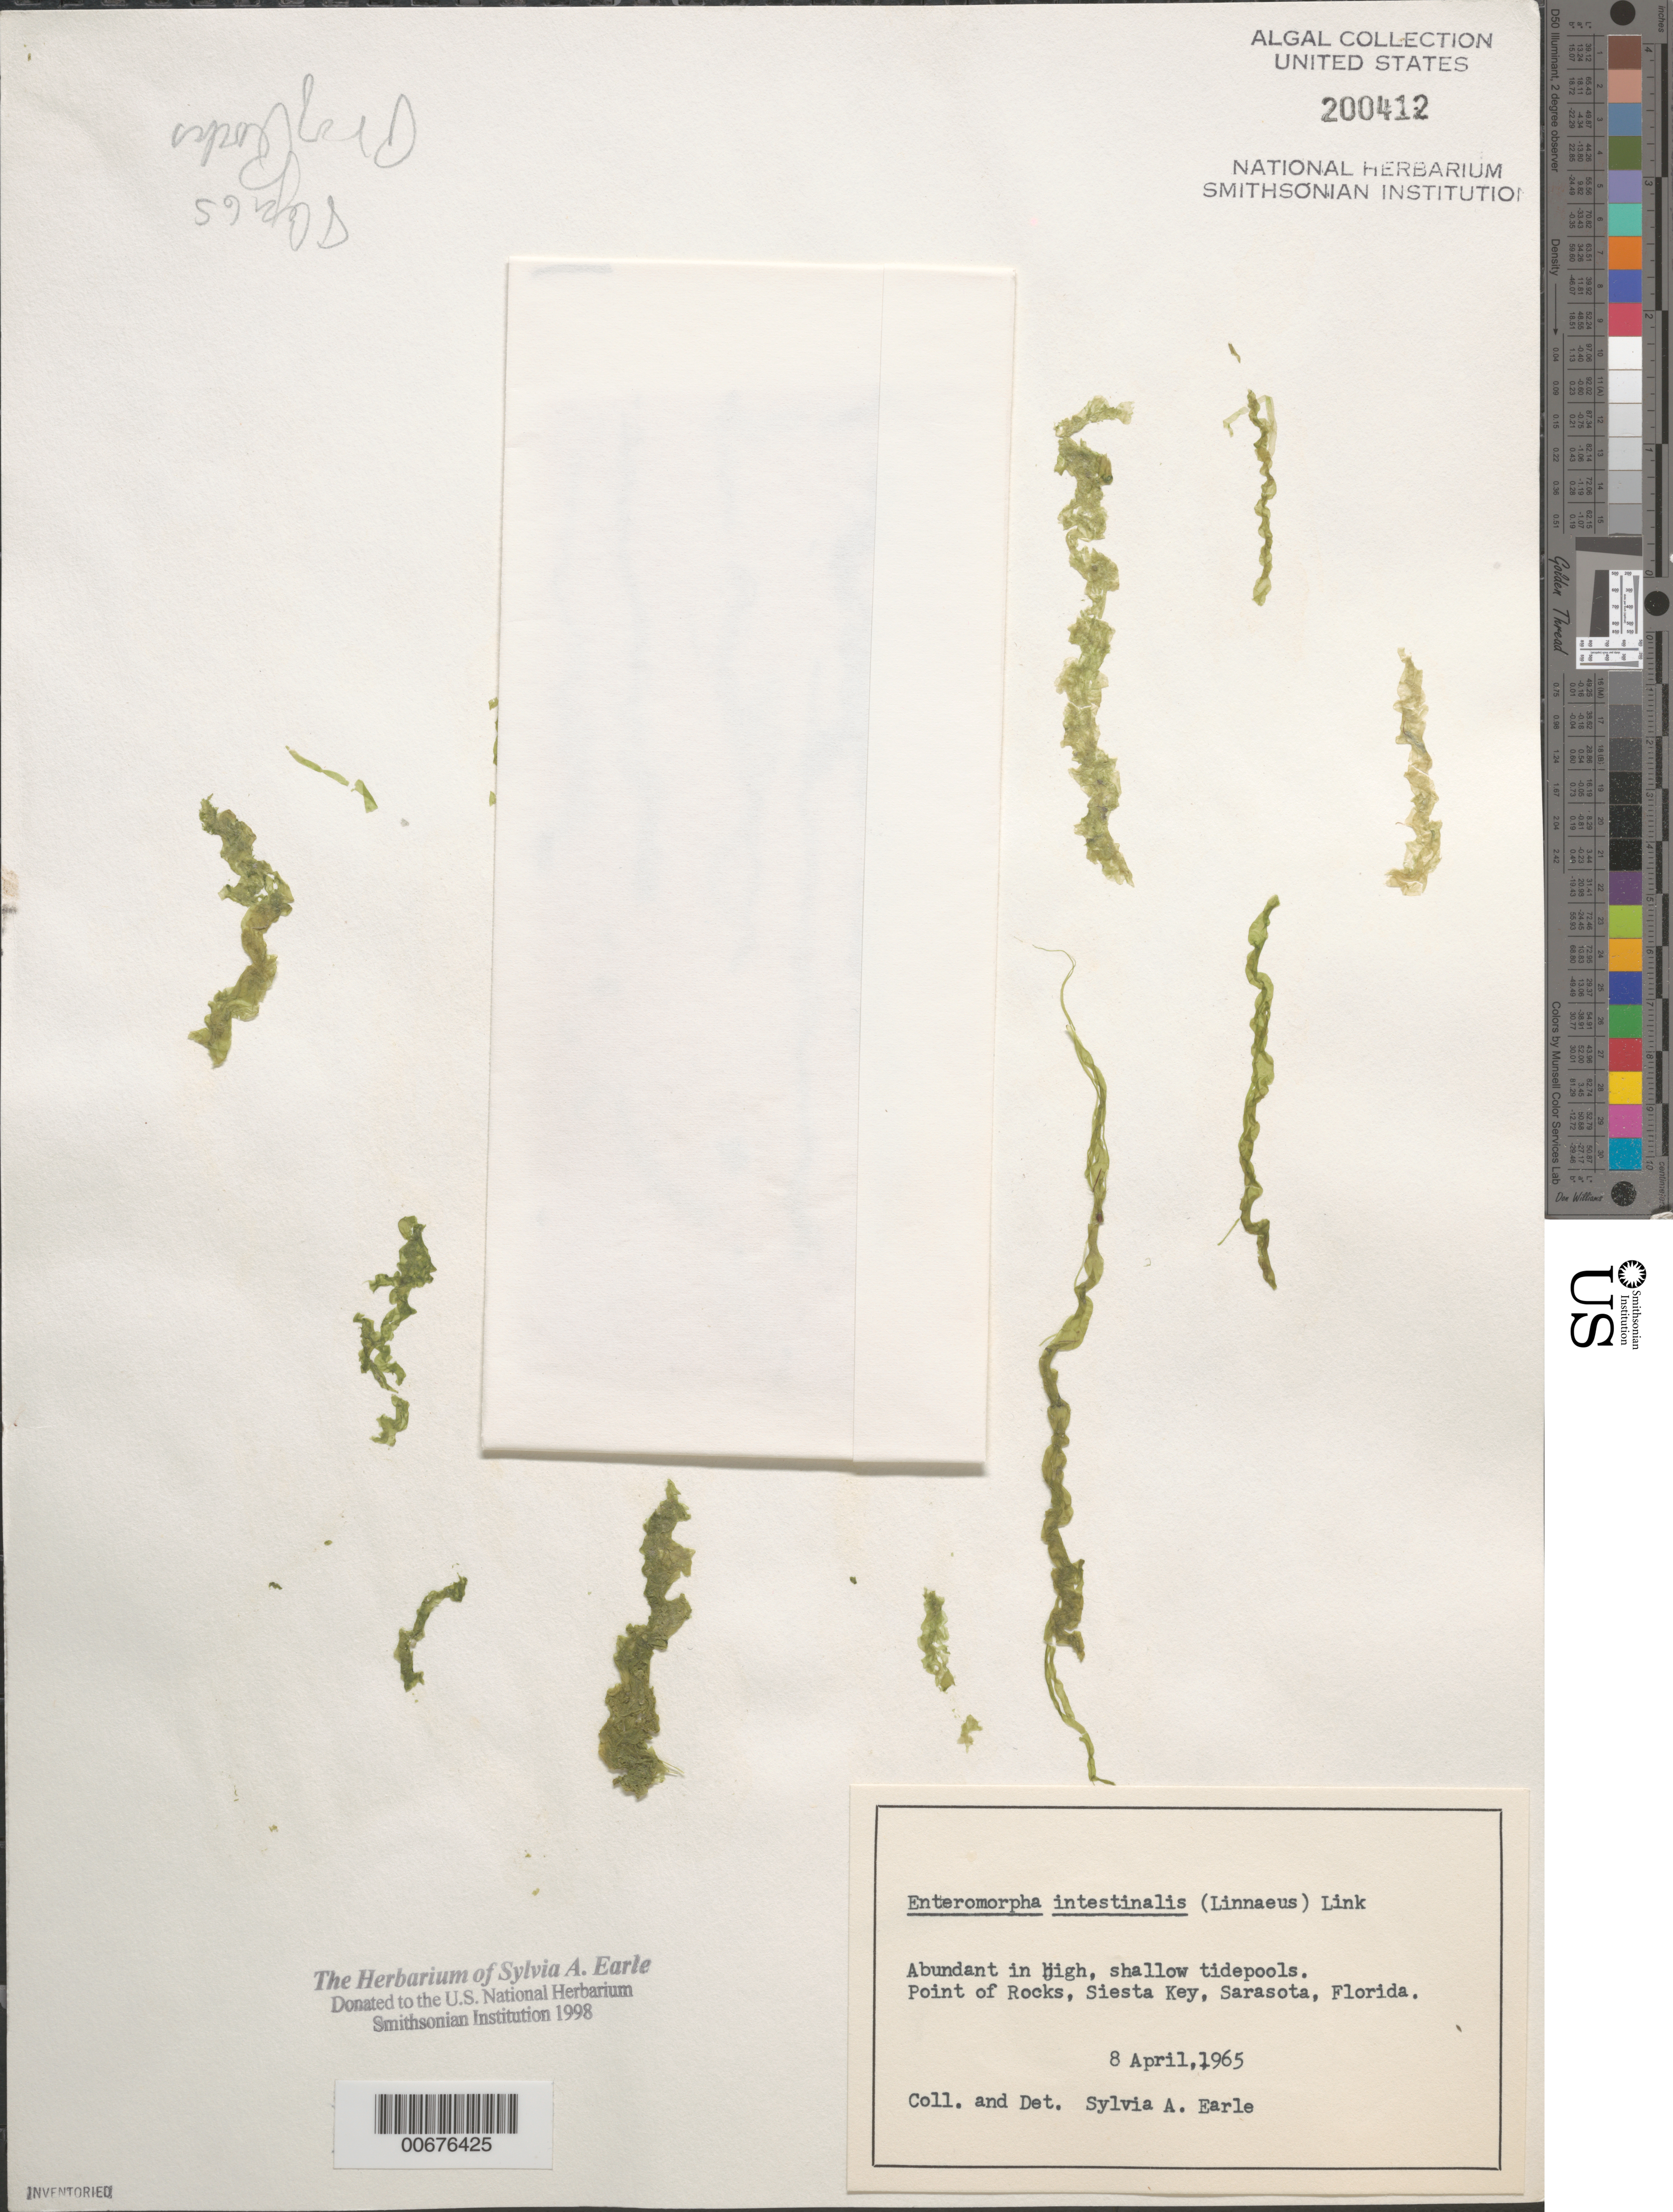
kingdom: Plantae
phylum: Chlorophyta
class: Ulvophyceae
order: Ulvales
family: Ulvaceae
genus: Ulva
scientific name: Ulva intestinalis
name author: L.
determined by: Algae name updating Project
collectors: S. A. Earle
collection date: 1965-04-08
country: United States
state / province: Florida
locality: Point of Rocks, Siesta Key, Sarasota.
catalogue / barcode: US 200412